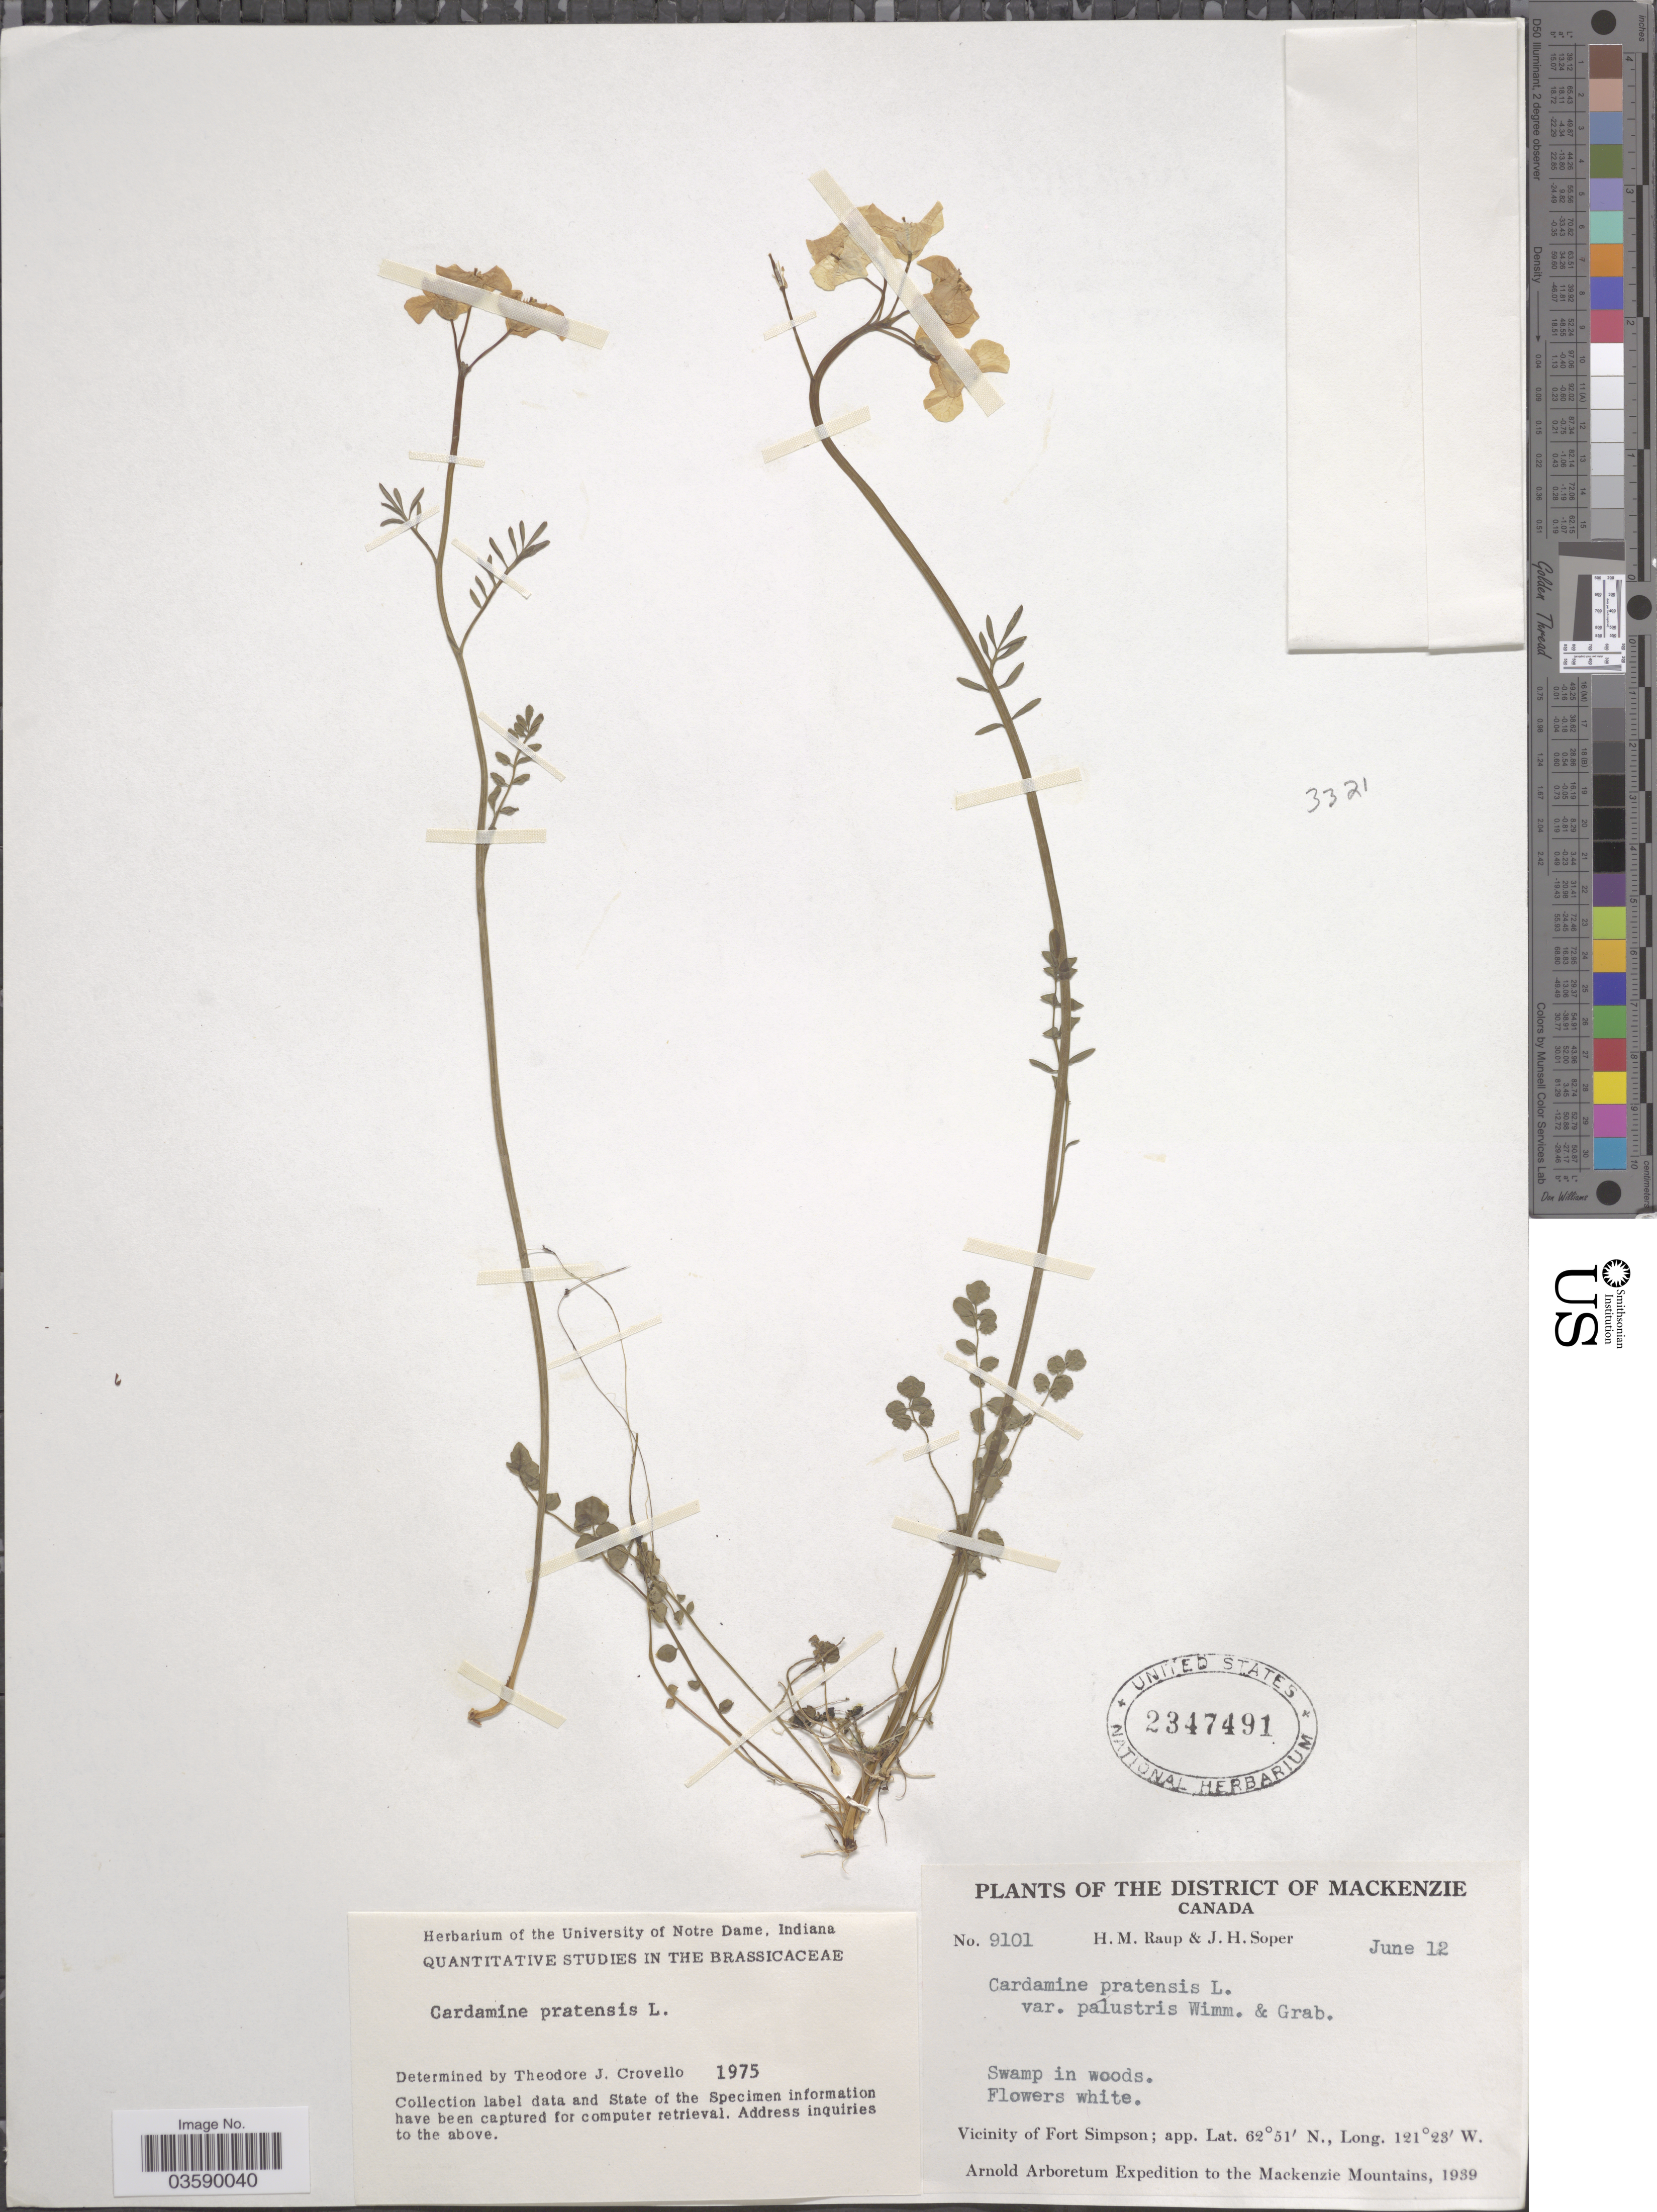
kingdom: Plantae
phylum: Tracheophyta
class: Magnoliopsida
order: Brassicales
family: Brassicaceae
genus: Cardamine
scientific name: Cardamine pratensis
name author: L.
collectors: H. Raup & J. H. Soper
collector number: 9101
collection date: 1939-06-12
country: Canada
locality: The District of Mackenzie. Vicinity of Fort Simpson. The Mackenzie Mountains.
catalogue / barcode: US 2347491